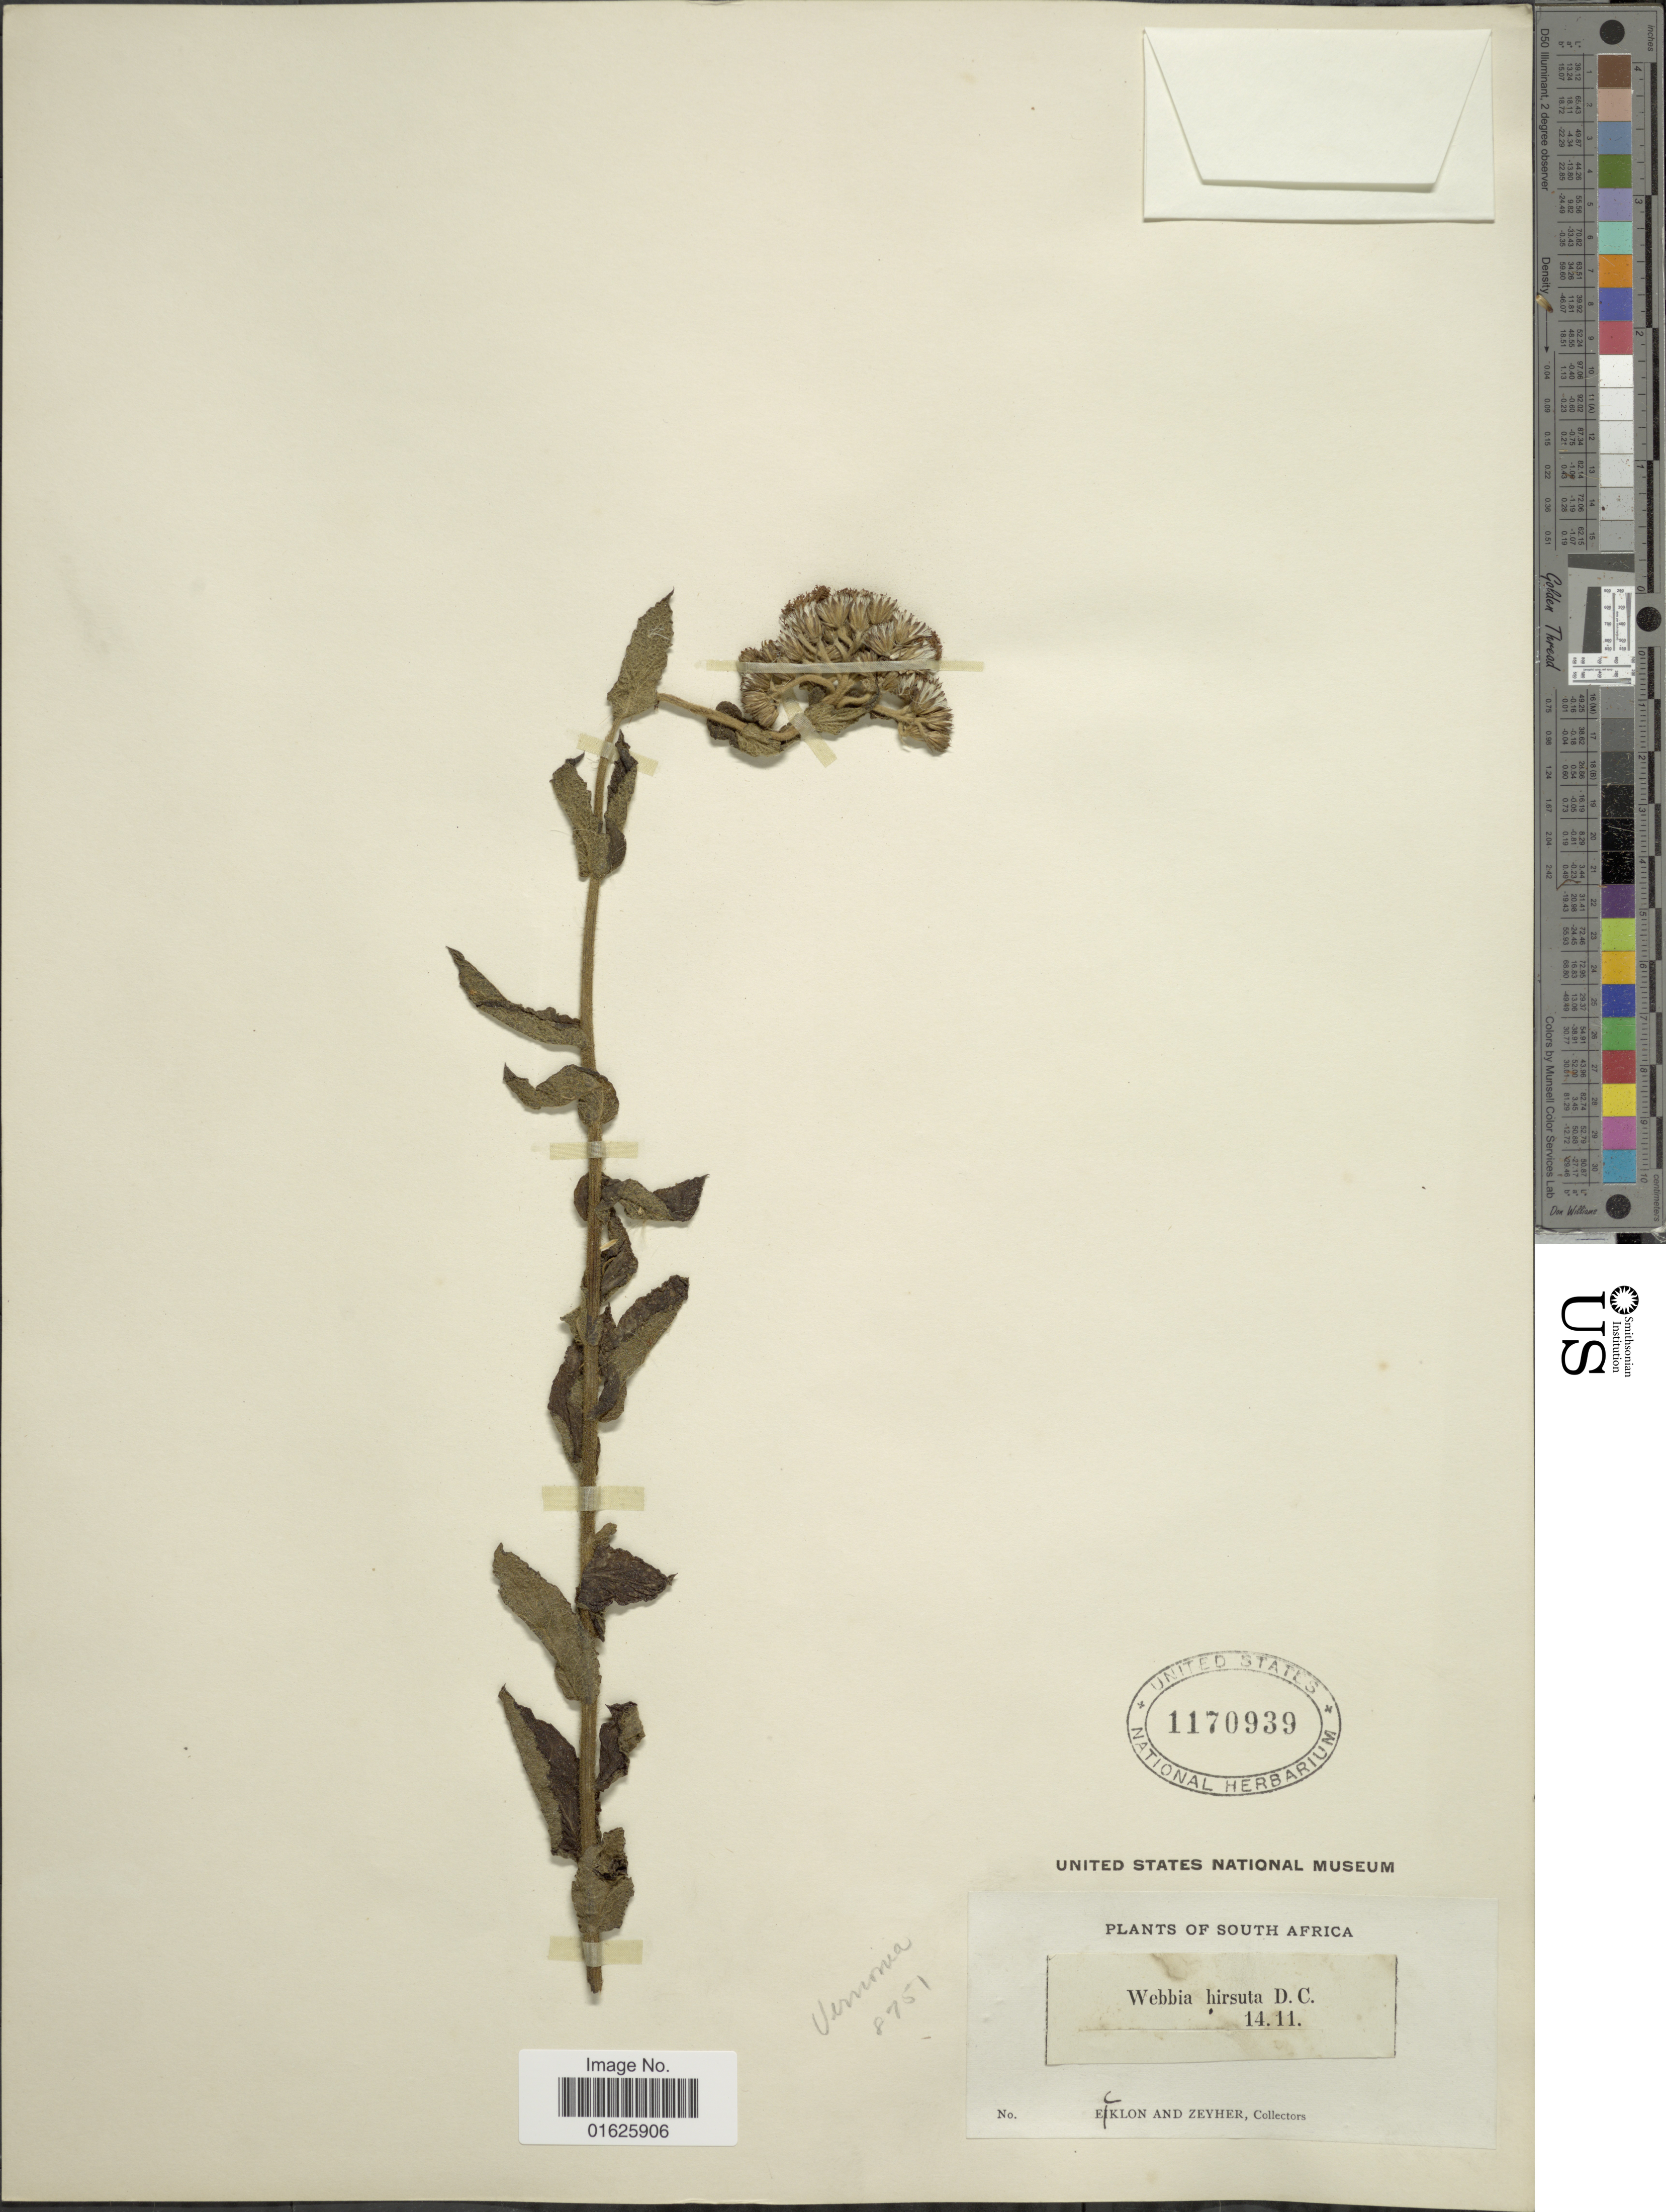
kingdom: Plantae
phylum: Tracheophyta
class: Magnoliopsida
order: Asterales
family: Asteraceae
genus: Hilliardiella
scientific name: Hilliardiella hirsuta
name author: (DC.) H. Rob.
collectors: -. Ecklon & -. Zeyher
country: South Africa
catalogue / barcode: US 1170939